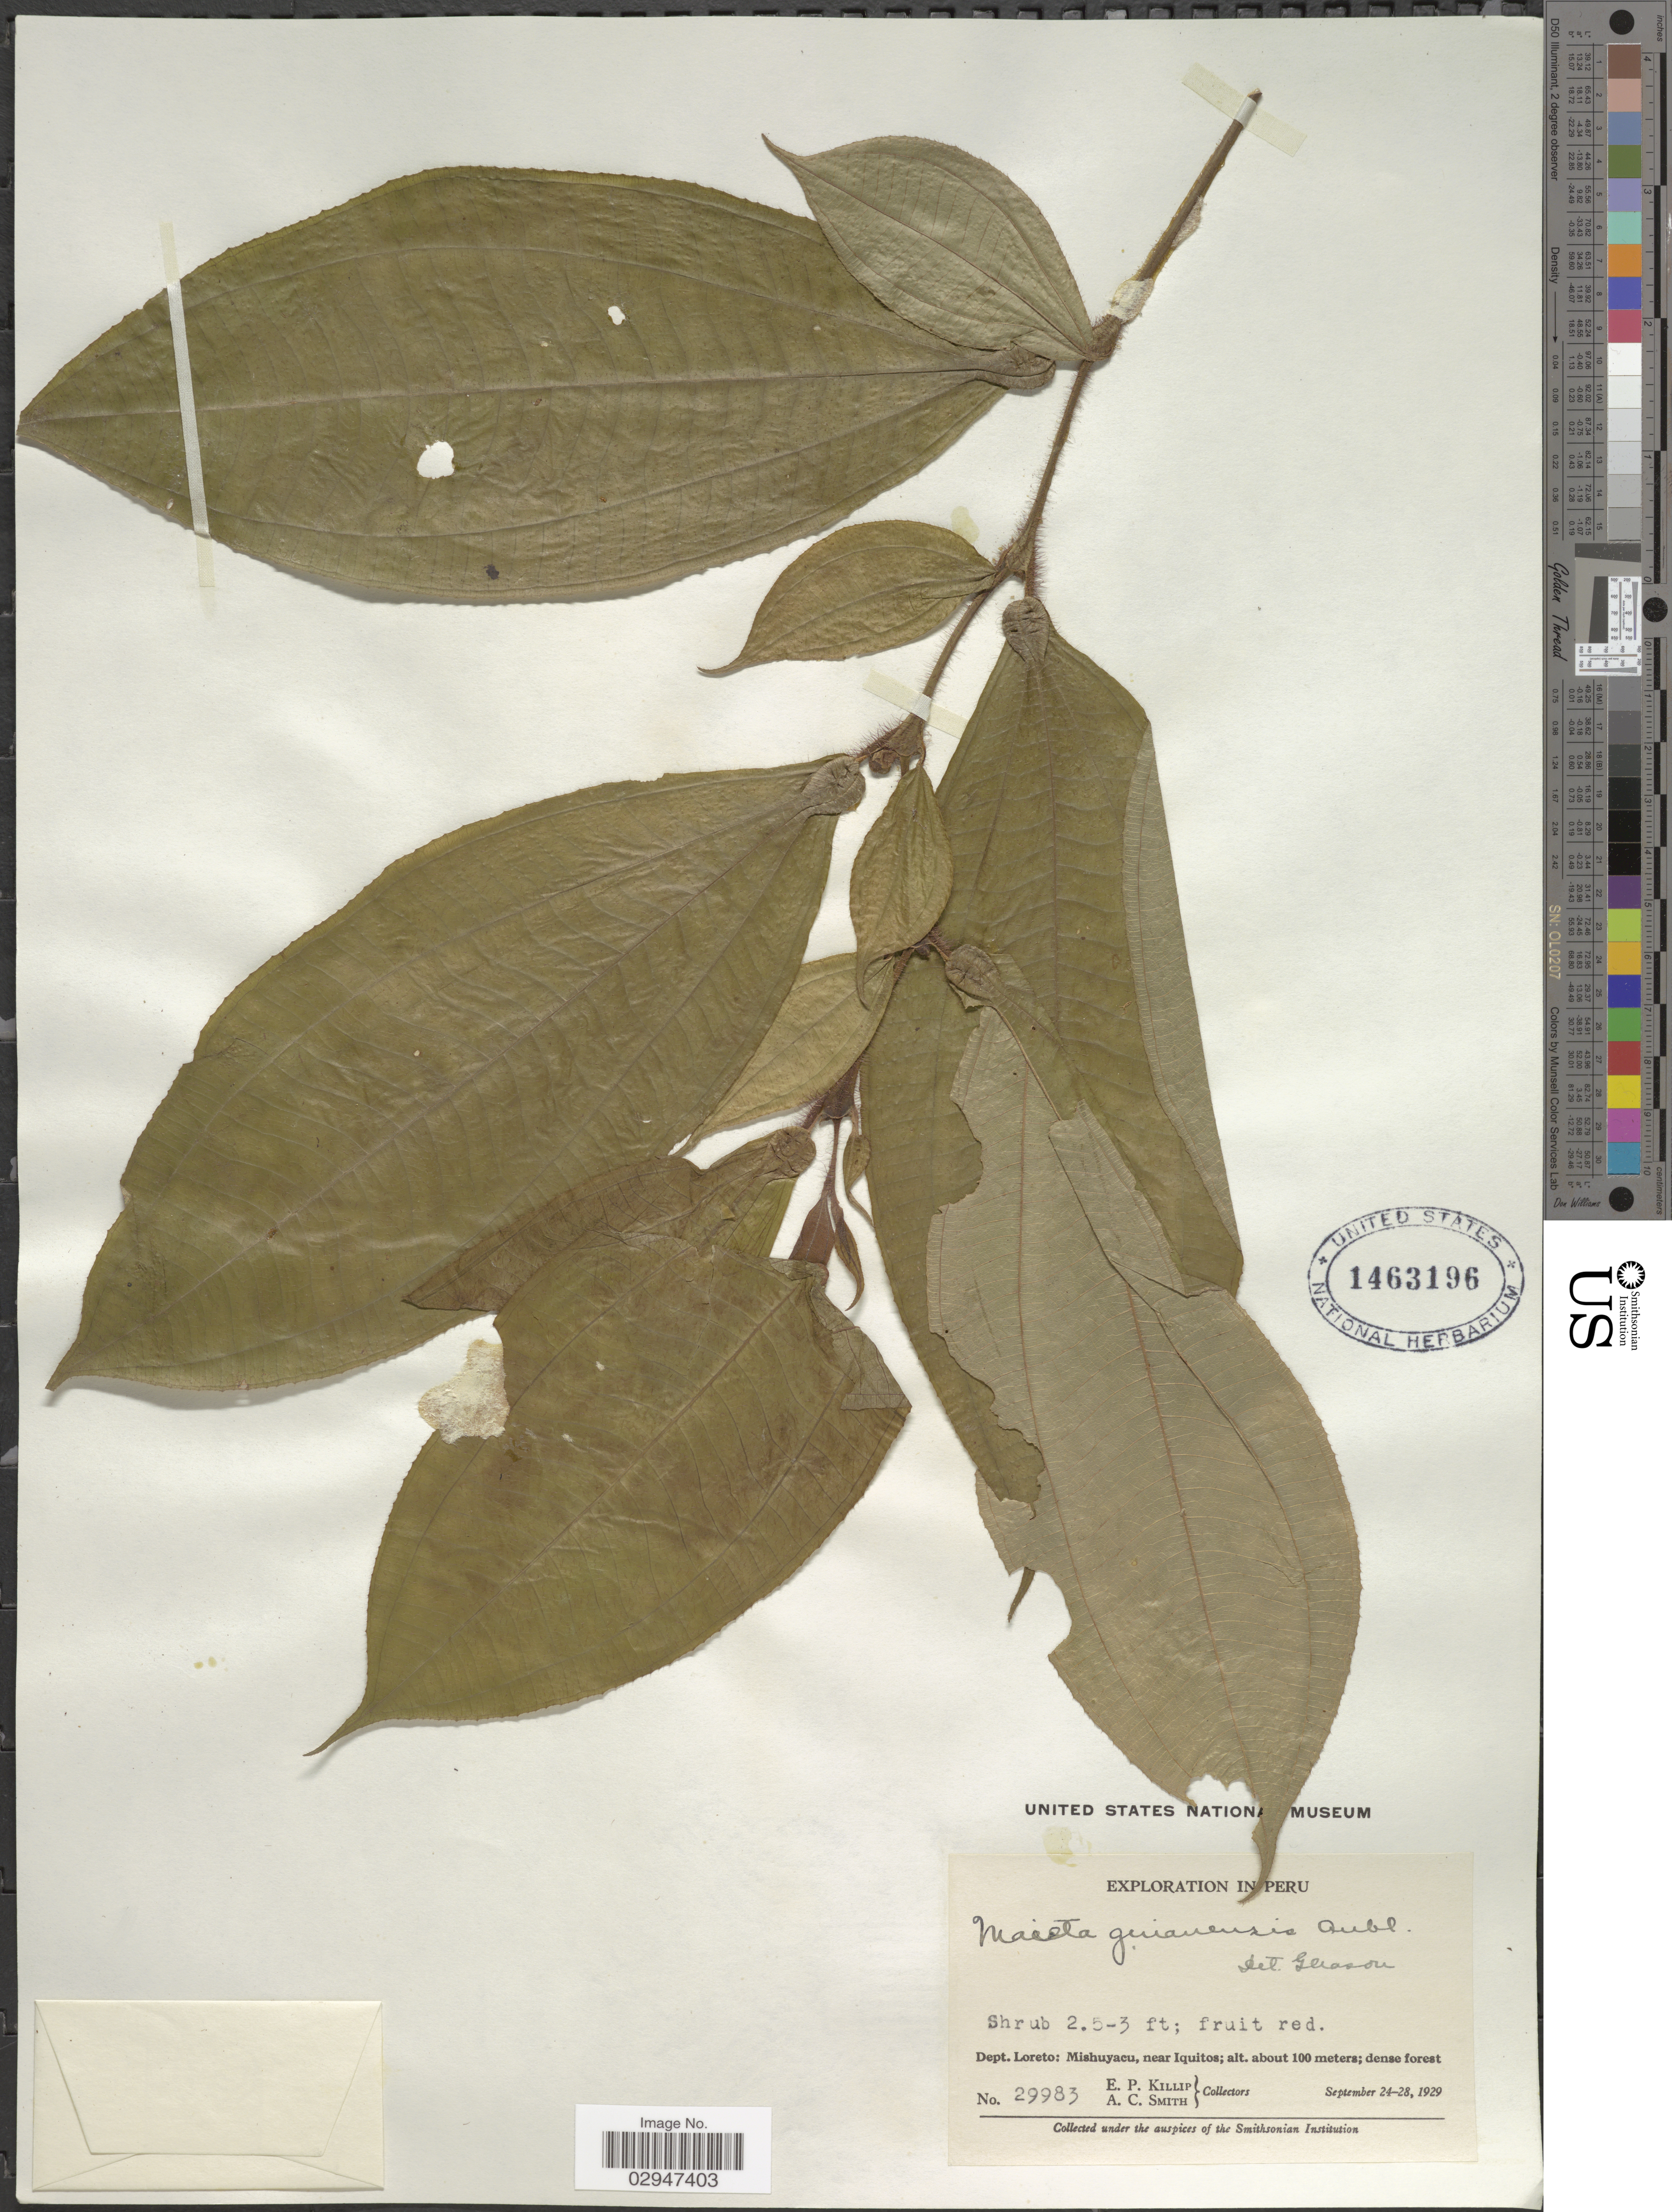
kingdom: Plantae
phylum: Tracheophyta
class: Magnoliopsida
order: Myrtales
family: Melastomataceae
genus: Maieta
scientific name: Maieta guianensis var. guianensis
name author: Aubl.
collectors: E. P. Killip & A. C. Smith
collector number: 29983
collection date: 1929-09-24/1929-09-28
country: Peru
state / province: Loreto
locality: Dept. Loreto: Mishuyacu, near Iquitos.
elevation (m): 100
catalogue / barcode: US 1463196